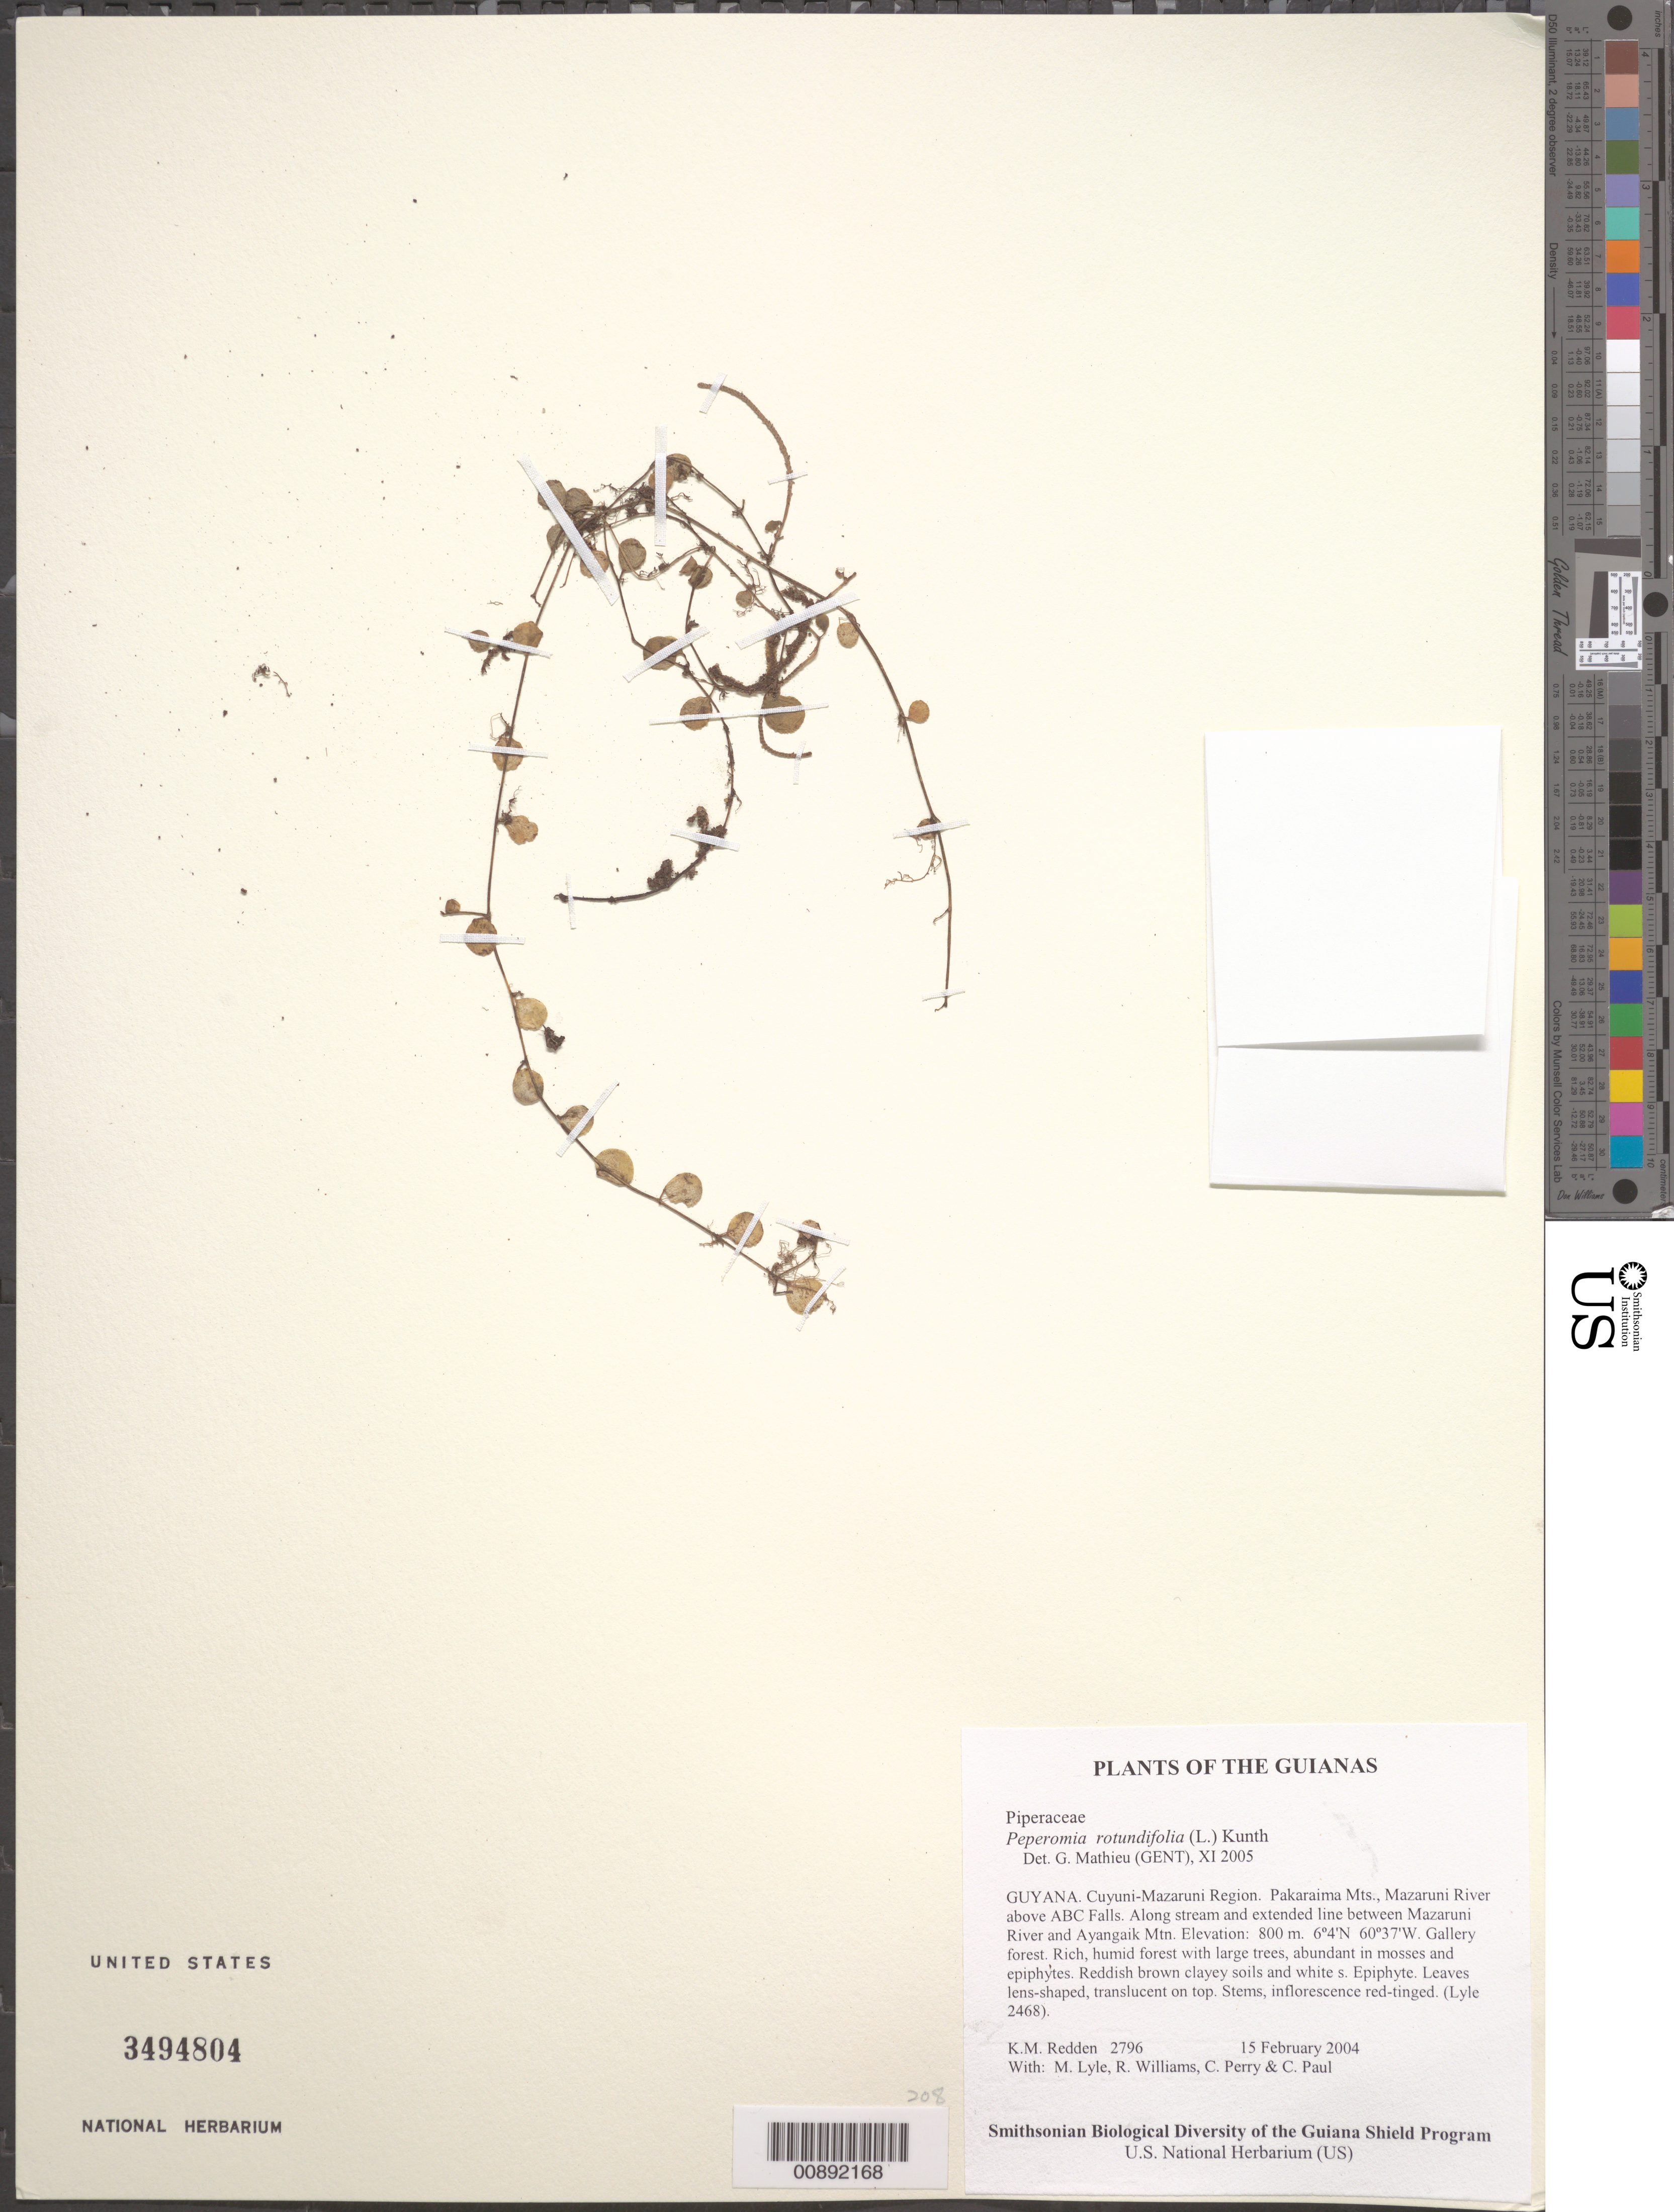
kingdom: Plantae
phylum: Tracheophyta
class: Magnoliopsida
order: Piperales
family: Piperaceae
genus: Peperomia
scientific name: Peperomia rotundifolia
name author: (L.) Kunth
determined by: Mathieu, Guido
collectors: K. M. Redden, M. Lyle, R. Williams, C. Perry & C. Paul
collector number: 2796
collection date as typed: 15 February 2004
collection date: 2004-02-15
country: Guyana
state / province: Cuyuni-Mazaruni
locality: Pakaraima Mts., Mazaruni River above ABC Falls. Along stream and extended line between Mazaruni River and Ayangaik Mtn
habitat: Gallery forest. Rich, humid forest with large trees, abundant in mosses, epiphytes. Reddish brown clayey soils and white sand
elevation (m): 800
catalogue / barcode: US 3494804